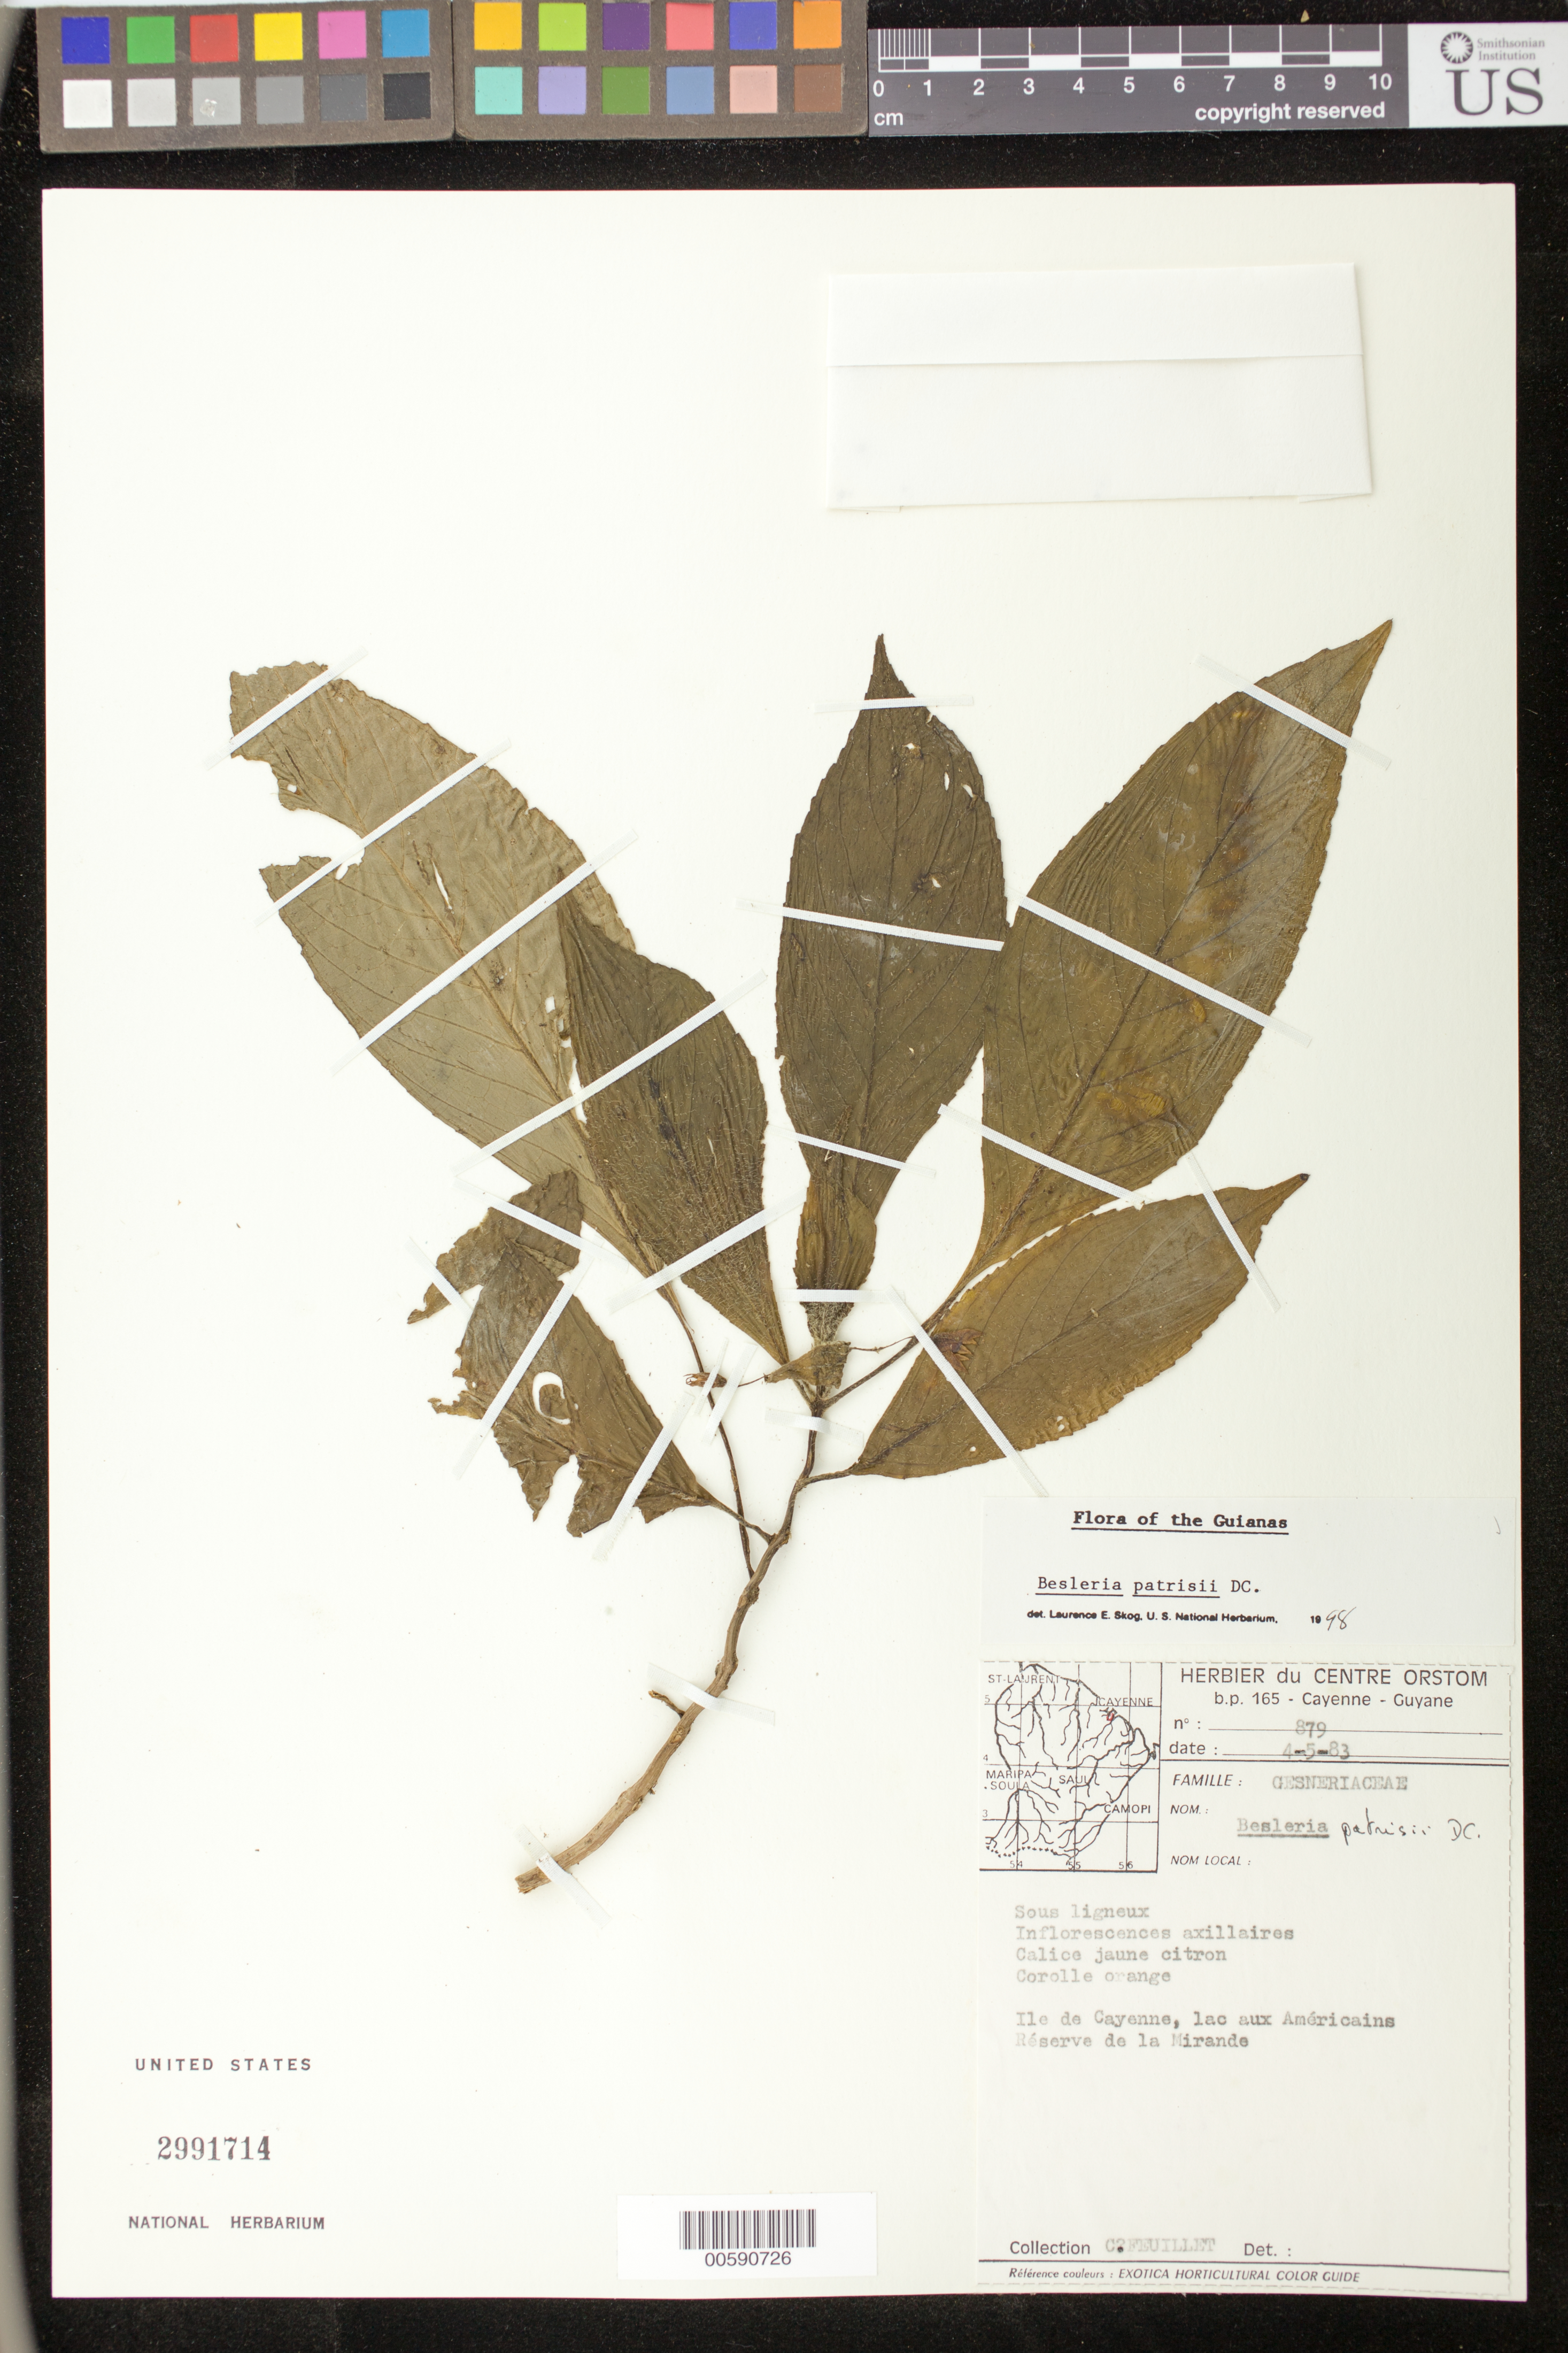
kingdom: Plantae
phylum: Tracheophyta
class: Magnoliopsida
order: Lamiales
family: Gesneriaceae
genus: Besleria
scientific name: Besleria patrisii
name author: DC.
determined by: Skog, Laurence E.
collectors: C. Feuillet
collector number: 879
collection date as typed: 04 May 1983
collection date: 1983-05-04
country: French Guiana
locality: Ile de Cayenne, lac aux Américains, Réserve de la Mirande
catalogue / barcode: US 2991714